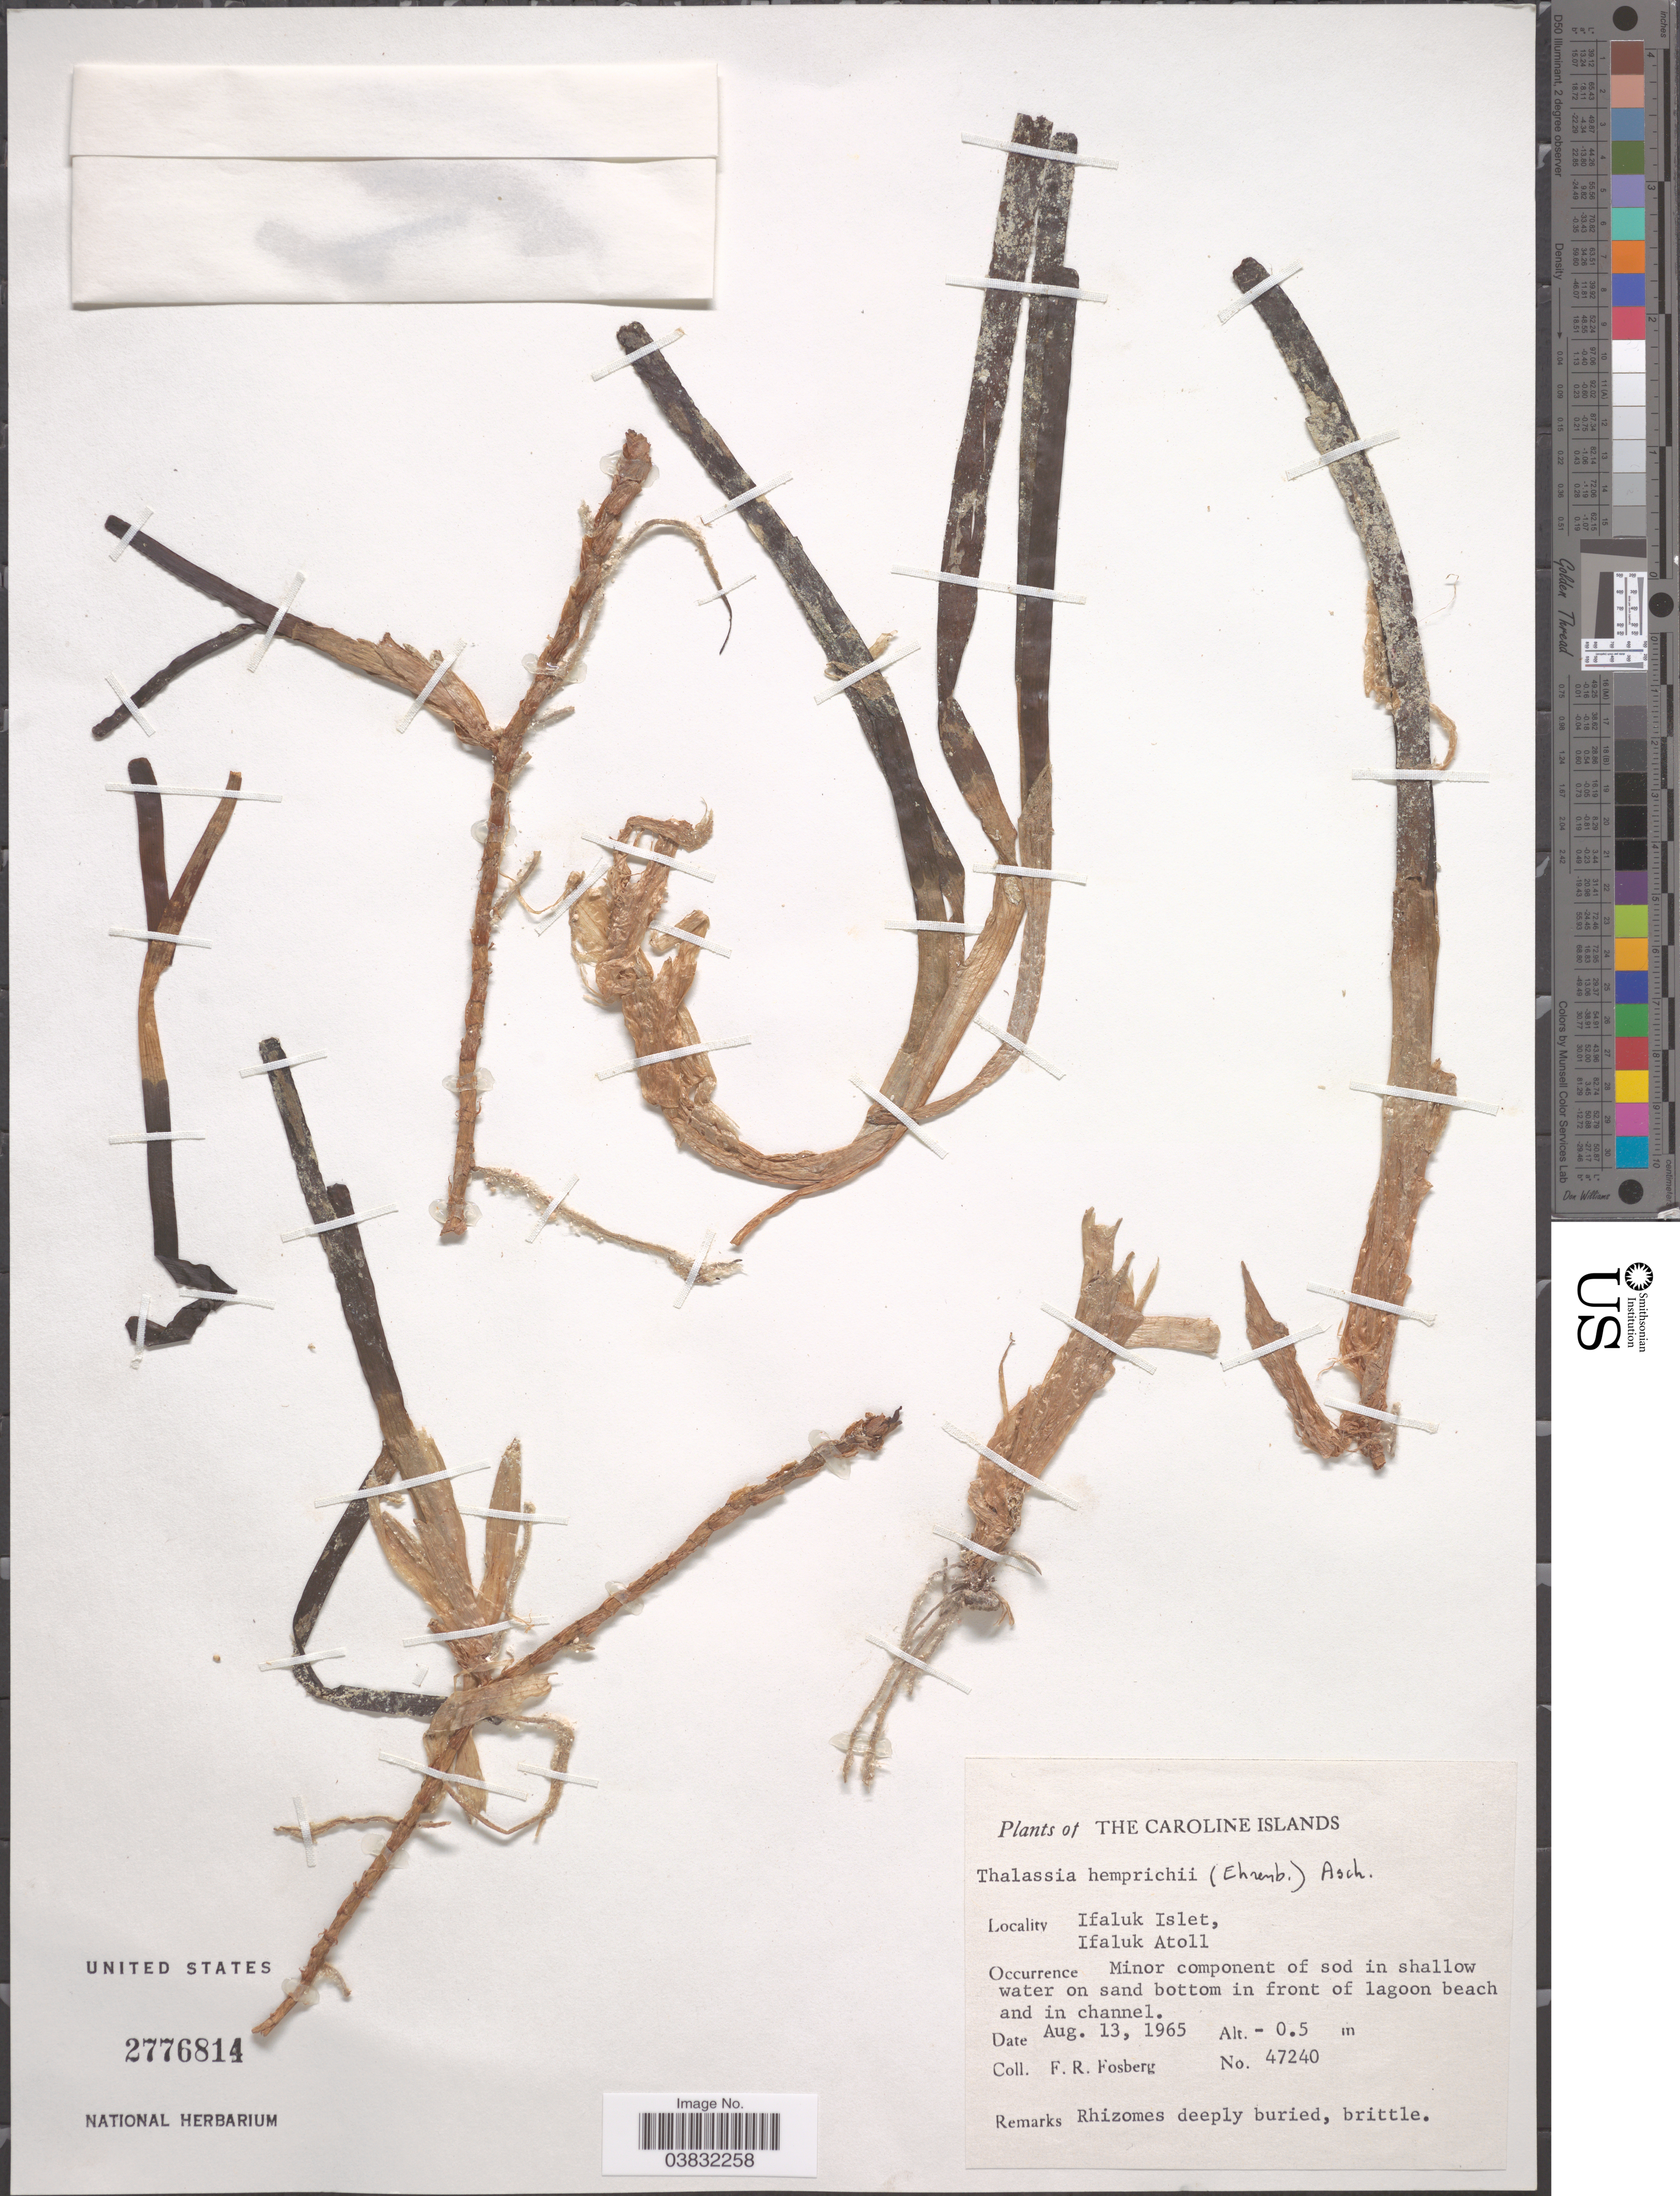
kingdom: Plantae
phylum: Tracheophyta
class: Liliopsida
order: Alismatales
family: Hydrocharitaceae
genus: Thalassia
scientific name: Thalassia hemprichii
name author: Asch.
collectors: F. R. Fosberg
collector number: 47240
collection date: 1965-08-13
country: Micronesia, Federated States of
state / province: Yap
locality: Caroline Islands. Ifaluk Islet, Ifaluk Atoll. Minor component of sod in shallow water on sand bottom in front of lagoon beach and in channel.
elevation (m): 0.5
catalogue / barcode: US 2776814